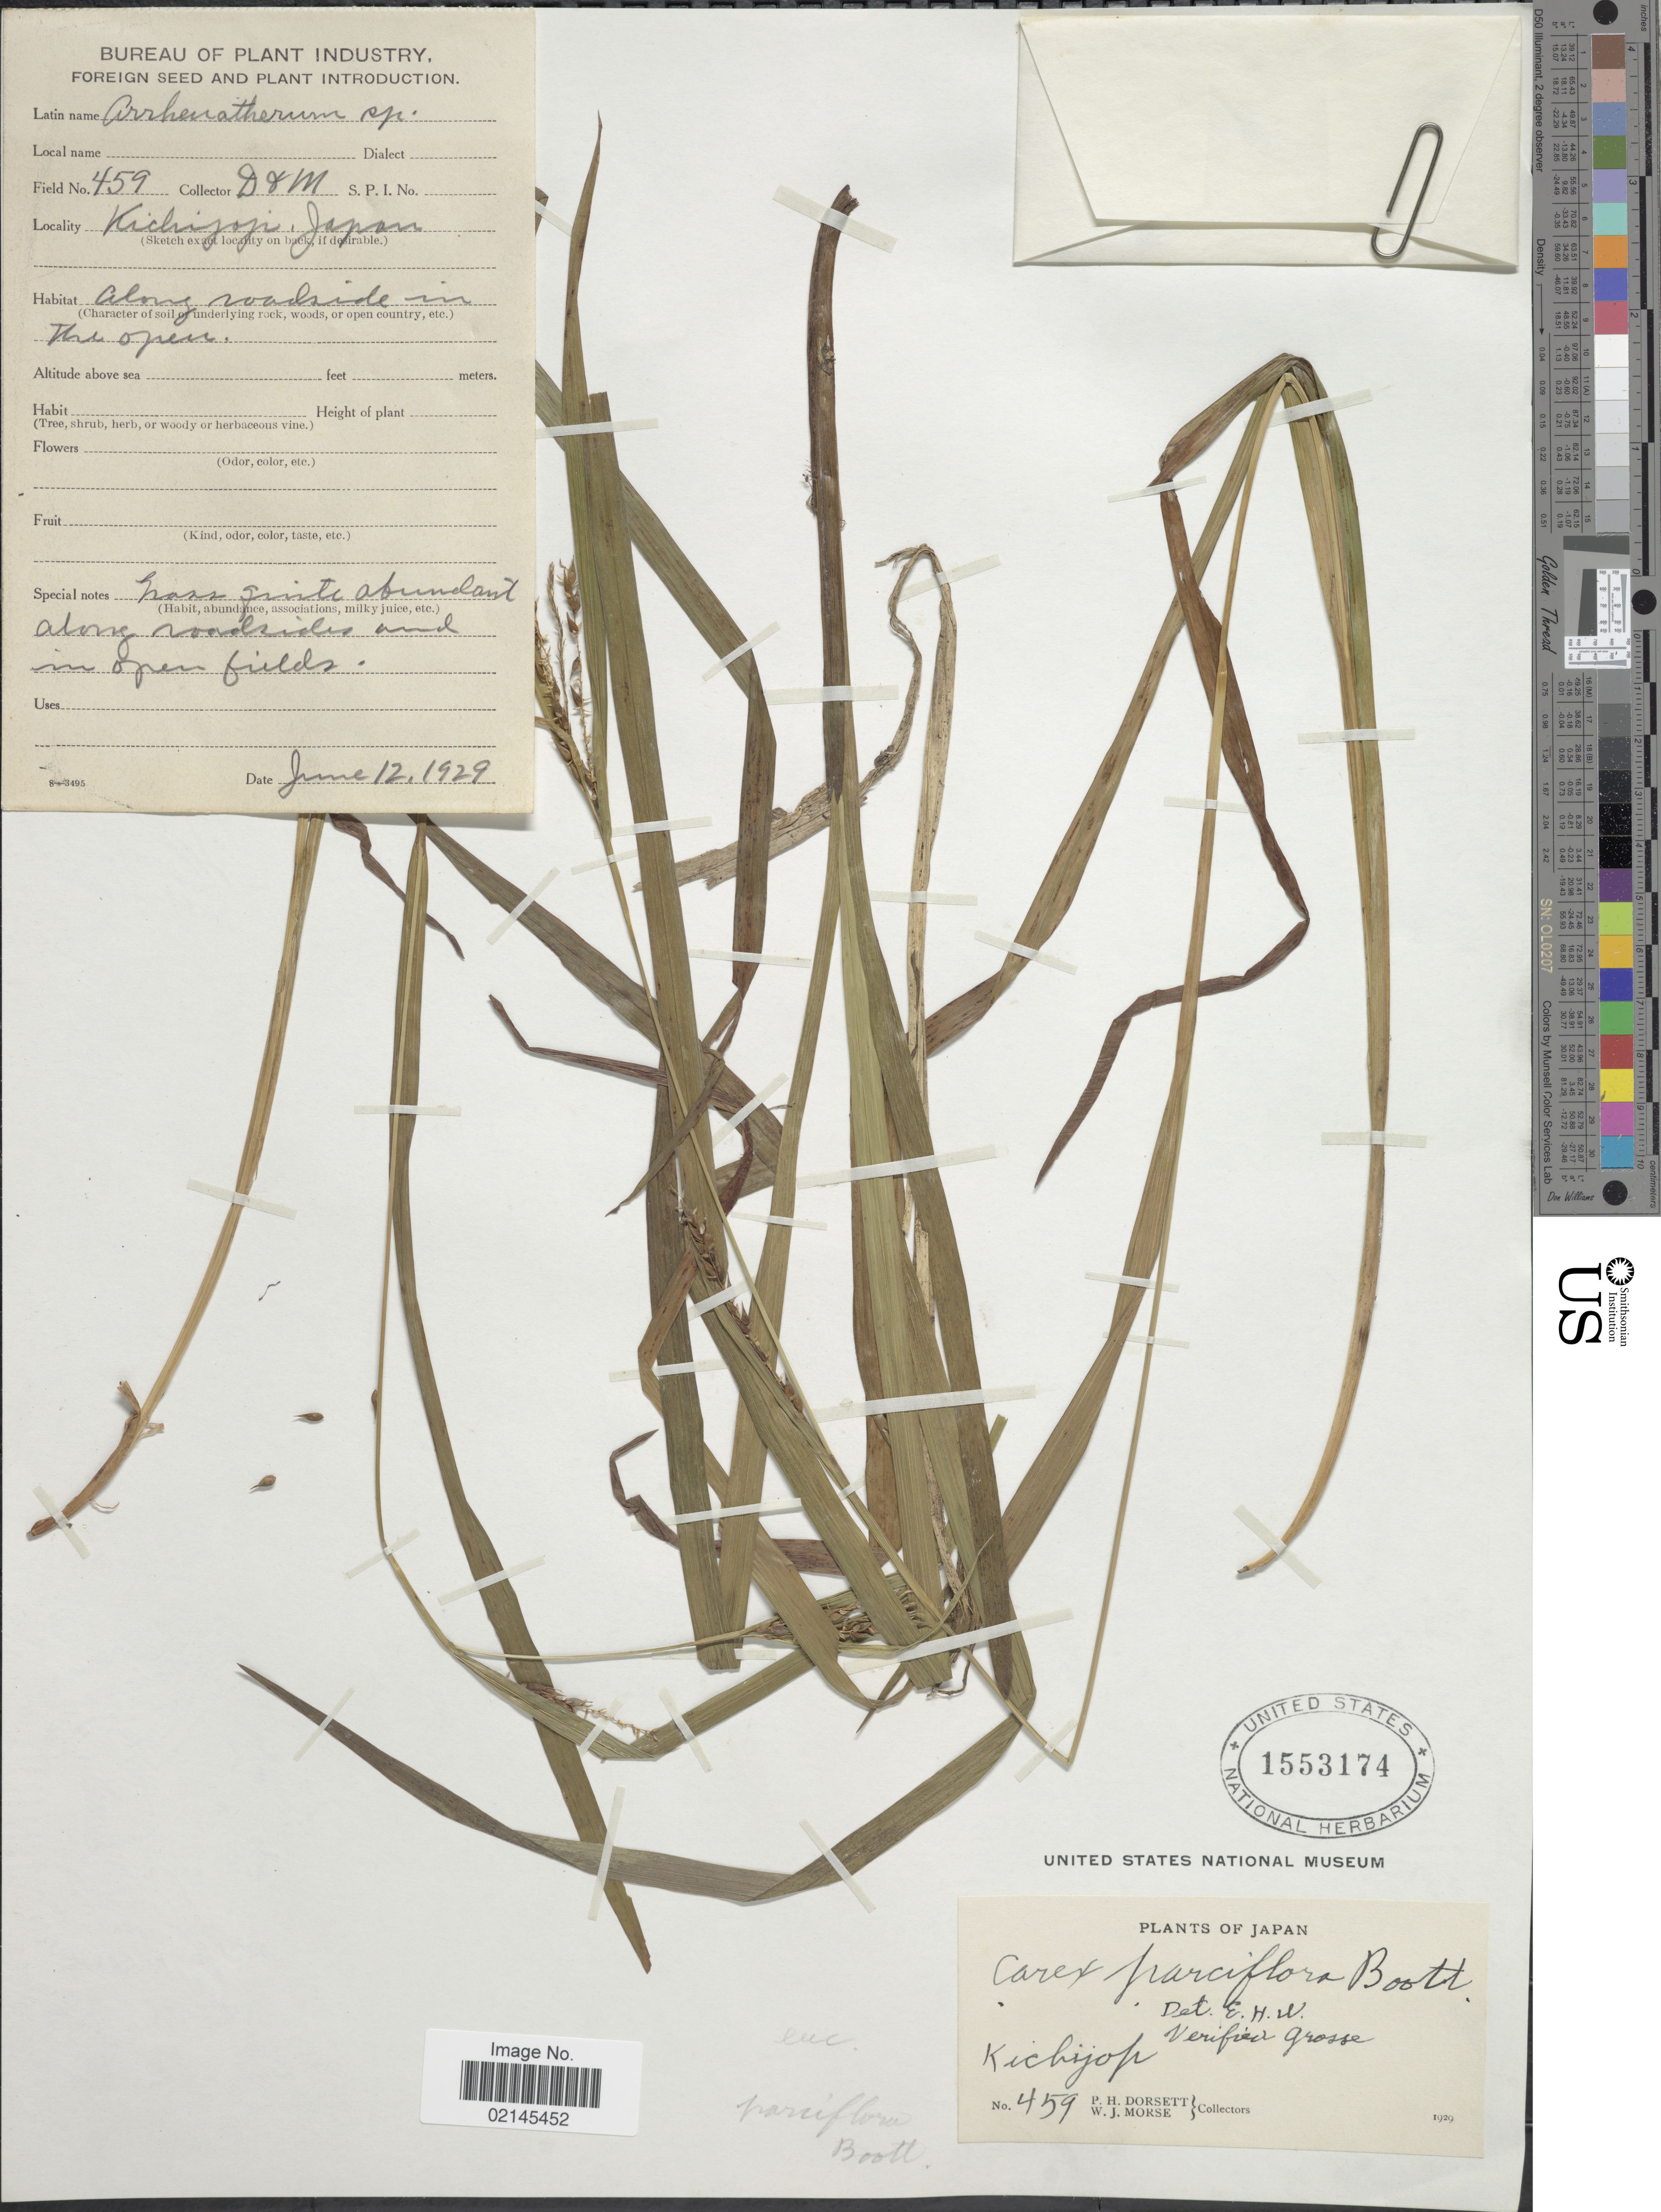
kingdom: Plantae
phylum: Tracheophyta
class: Liliopsida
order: Poales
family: Cyperaceae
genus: Carex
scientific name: Carex parciflora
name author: Boott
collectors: P. H. Dorsett & W. J. Morse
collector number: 459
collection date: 1929-06-12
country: Japan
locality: Kichijoji.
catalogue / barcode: US 1553174